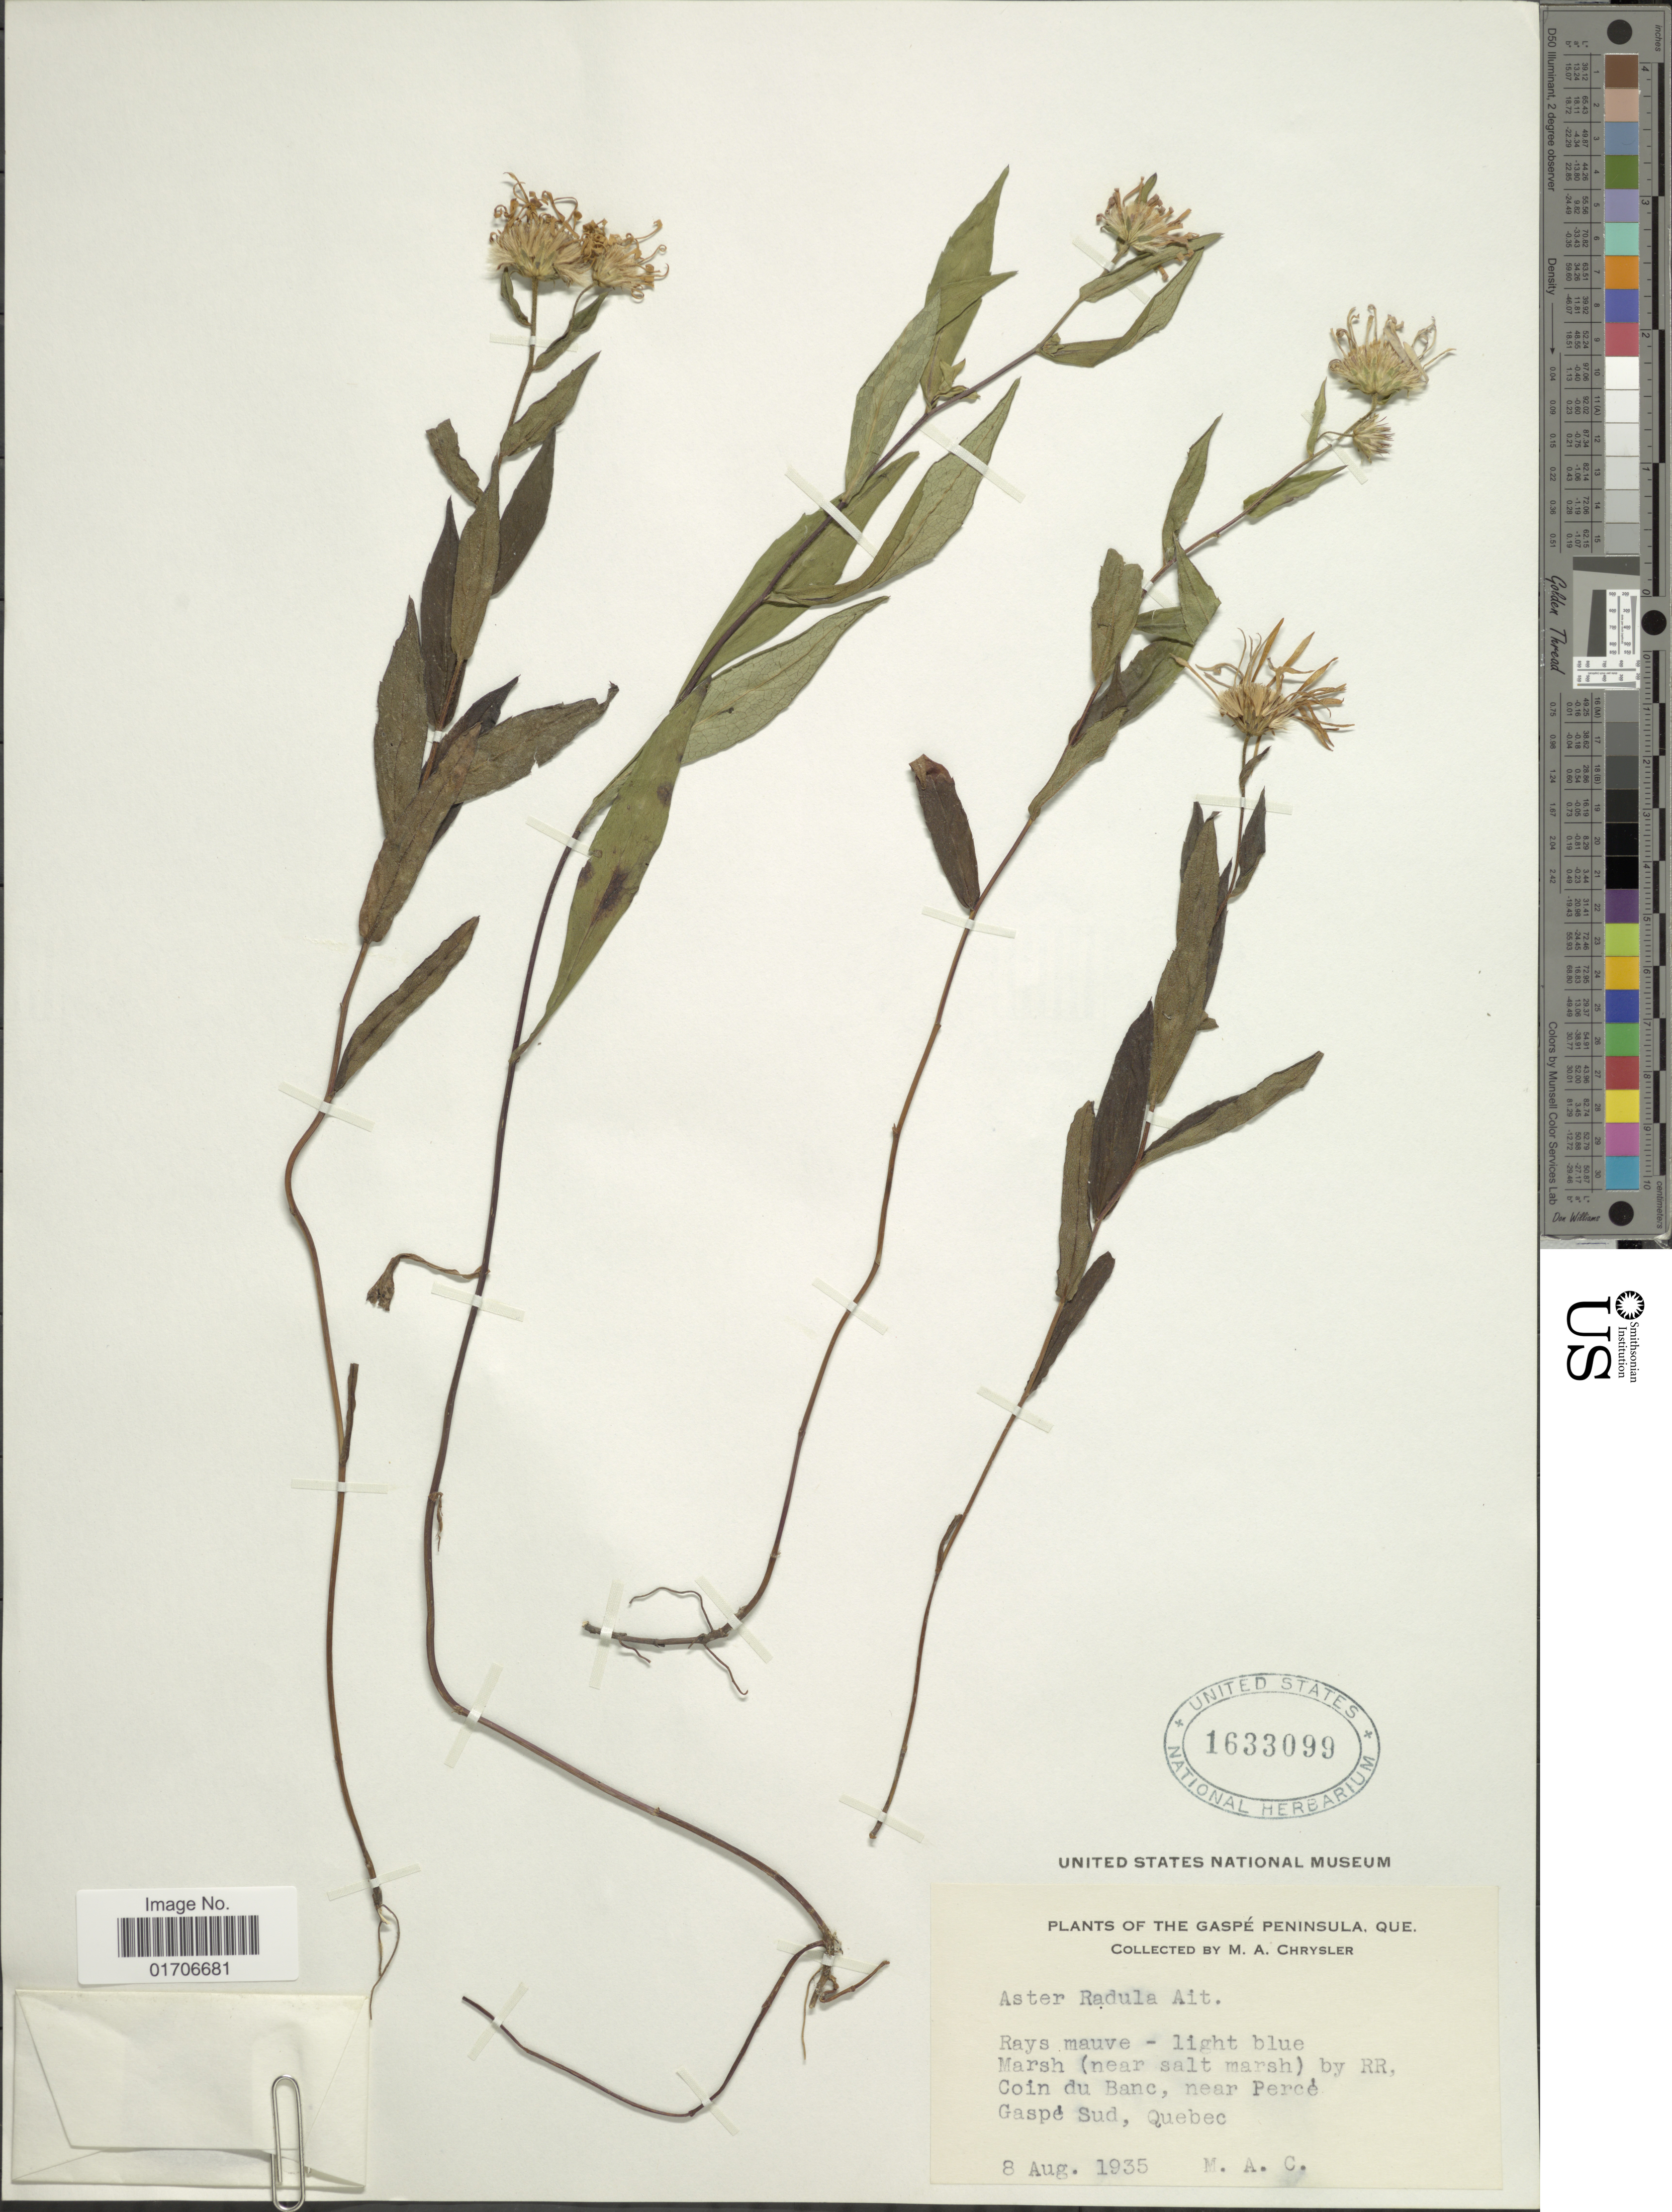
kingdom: Plantae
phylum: Tracheophyta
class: Magnoliopsida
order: Asterales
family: Asteraceae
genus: Eurybia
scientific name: Eurybia radula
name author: (Aiton) G.L. Nesom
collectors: M. A. Chrysler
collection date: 1935-08-08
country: Canada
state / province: Quebec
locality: Gaspé Peninsula, Que. Marsh (near salt marsh) by RR, Coin du Banc, near Percè Gaspè Sud, Quebec.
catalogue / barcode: US 1633099